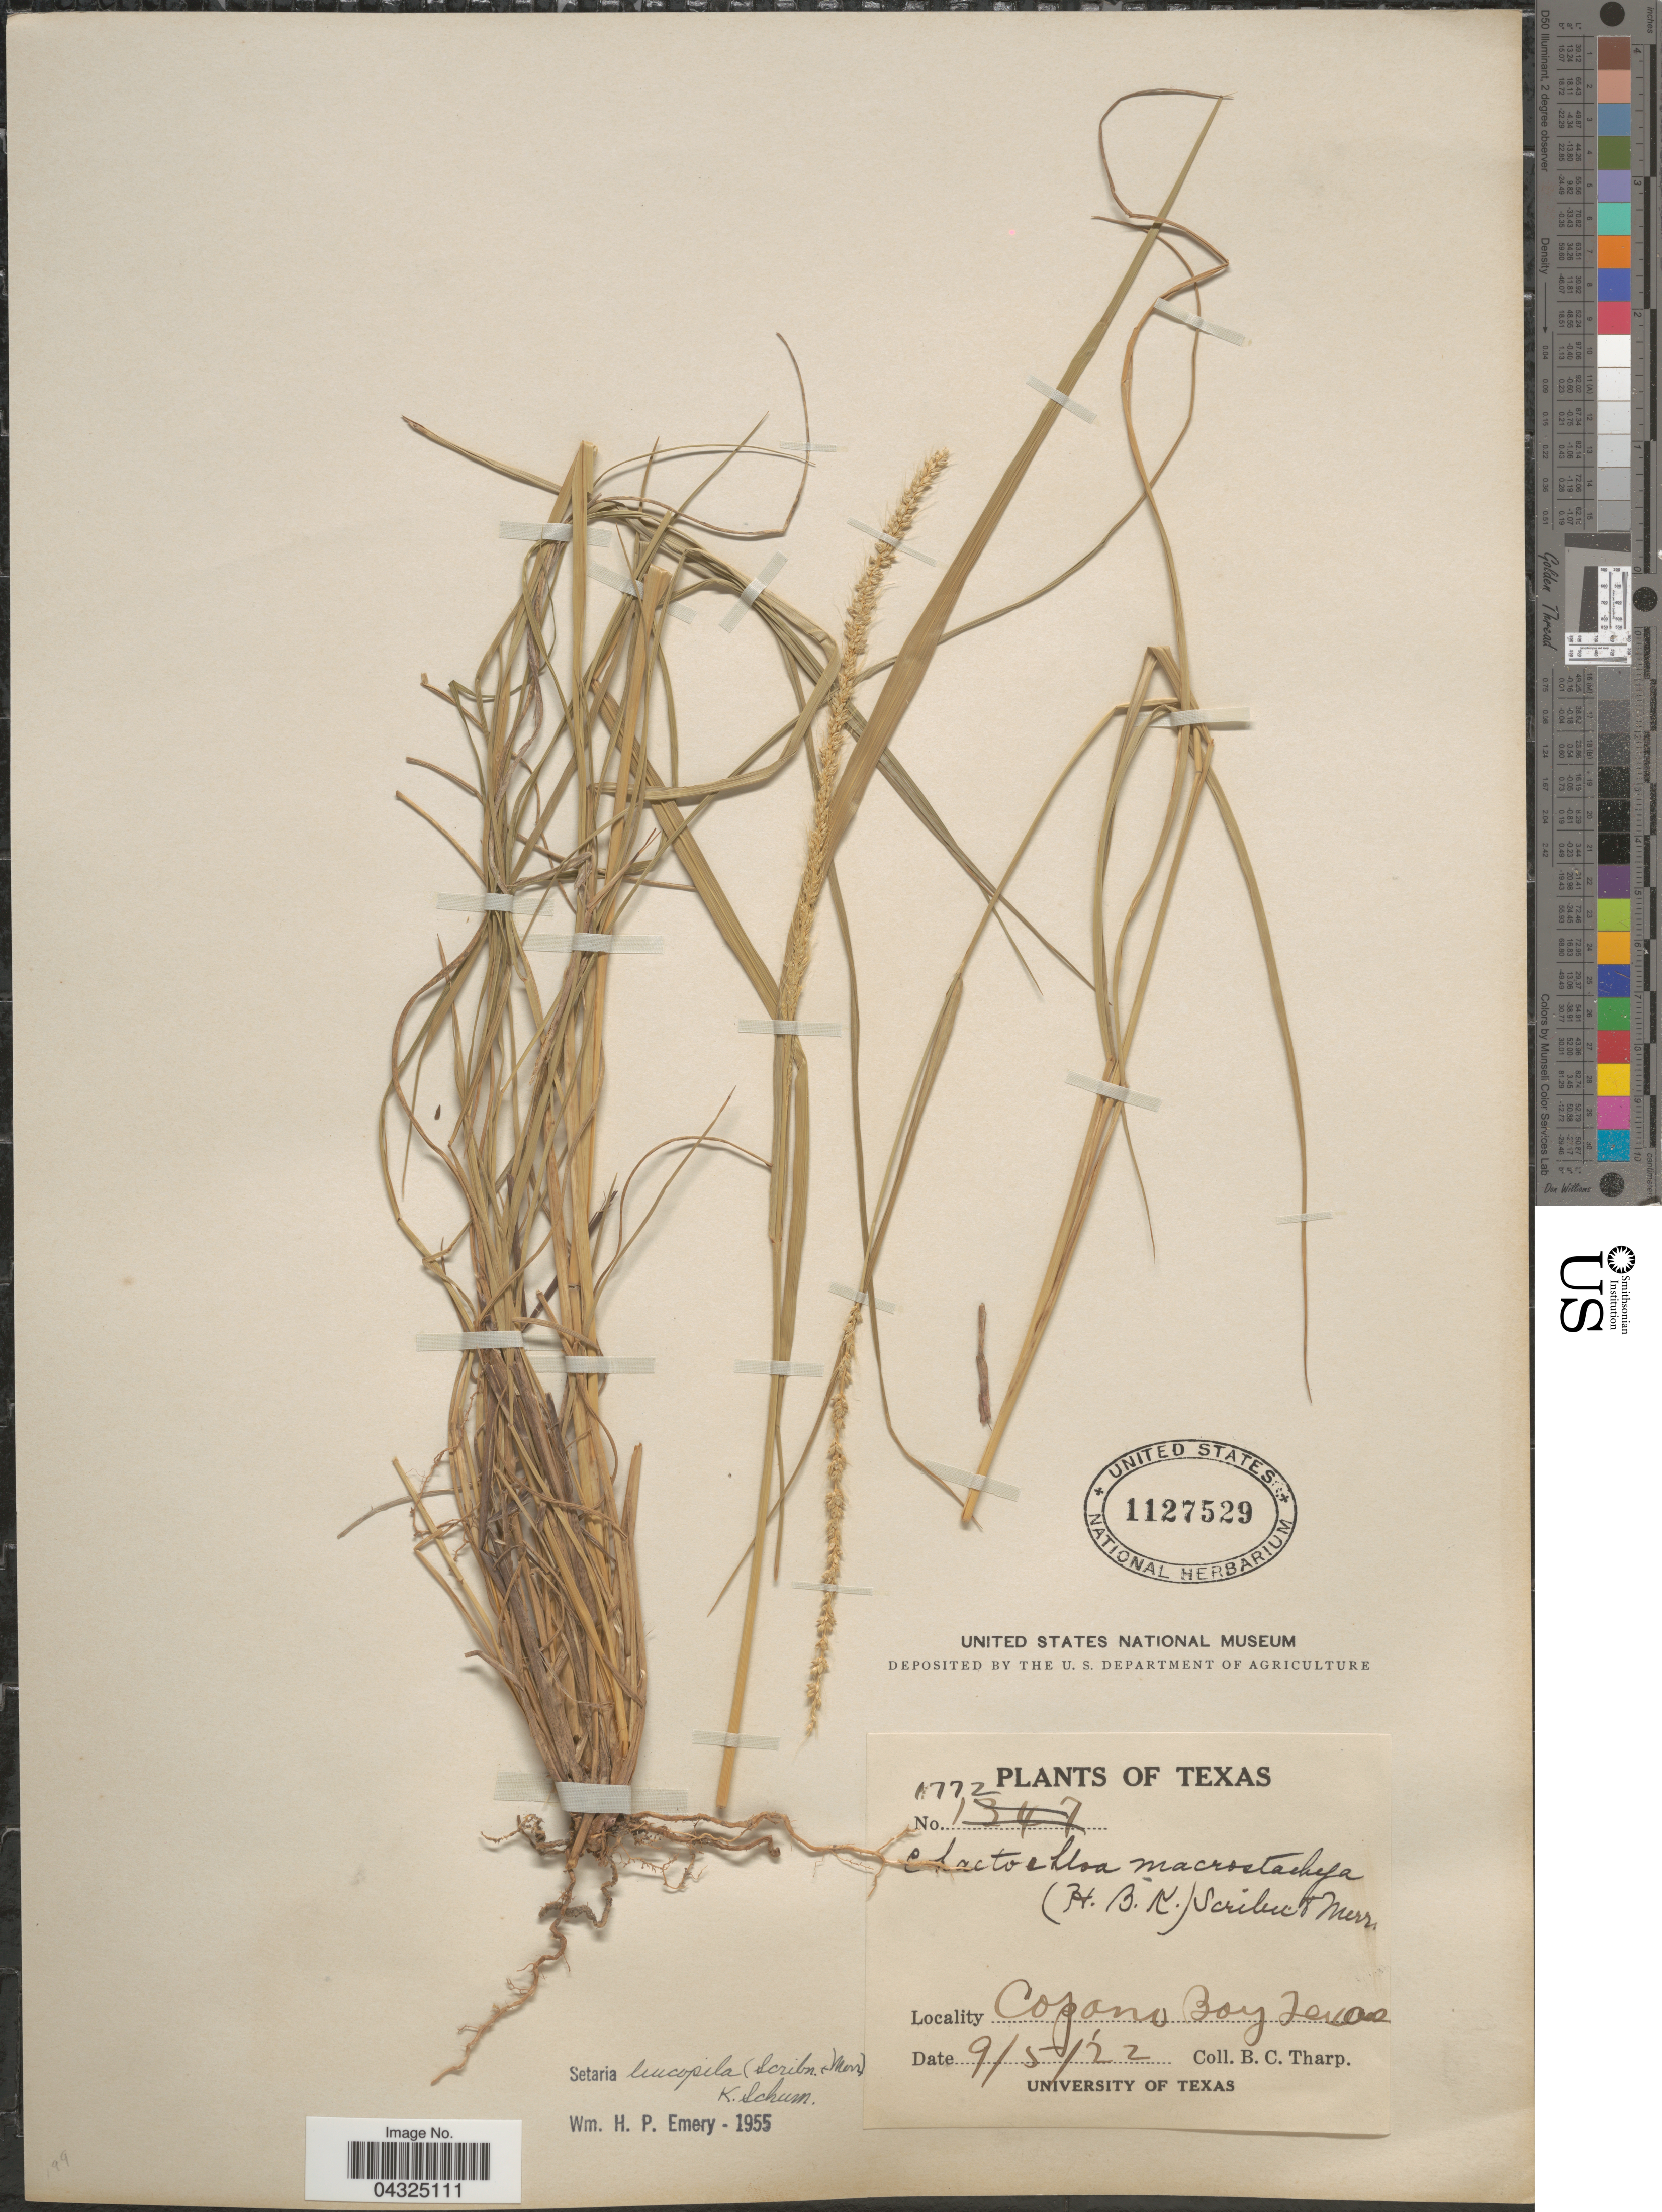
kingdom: Plantae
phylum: Tracheophyta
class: Liliopsida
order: Poales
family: Poaceae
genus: Setaria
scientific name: Setaria leucopila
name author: (Scribn. & Merr.) K. Schum.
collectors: B. C. Tharp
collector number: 1772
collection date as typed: Transcribed d/m/y: 5/9/22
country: United States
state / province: Texas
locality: Copano Bay.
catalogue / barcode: US 1127529